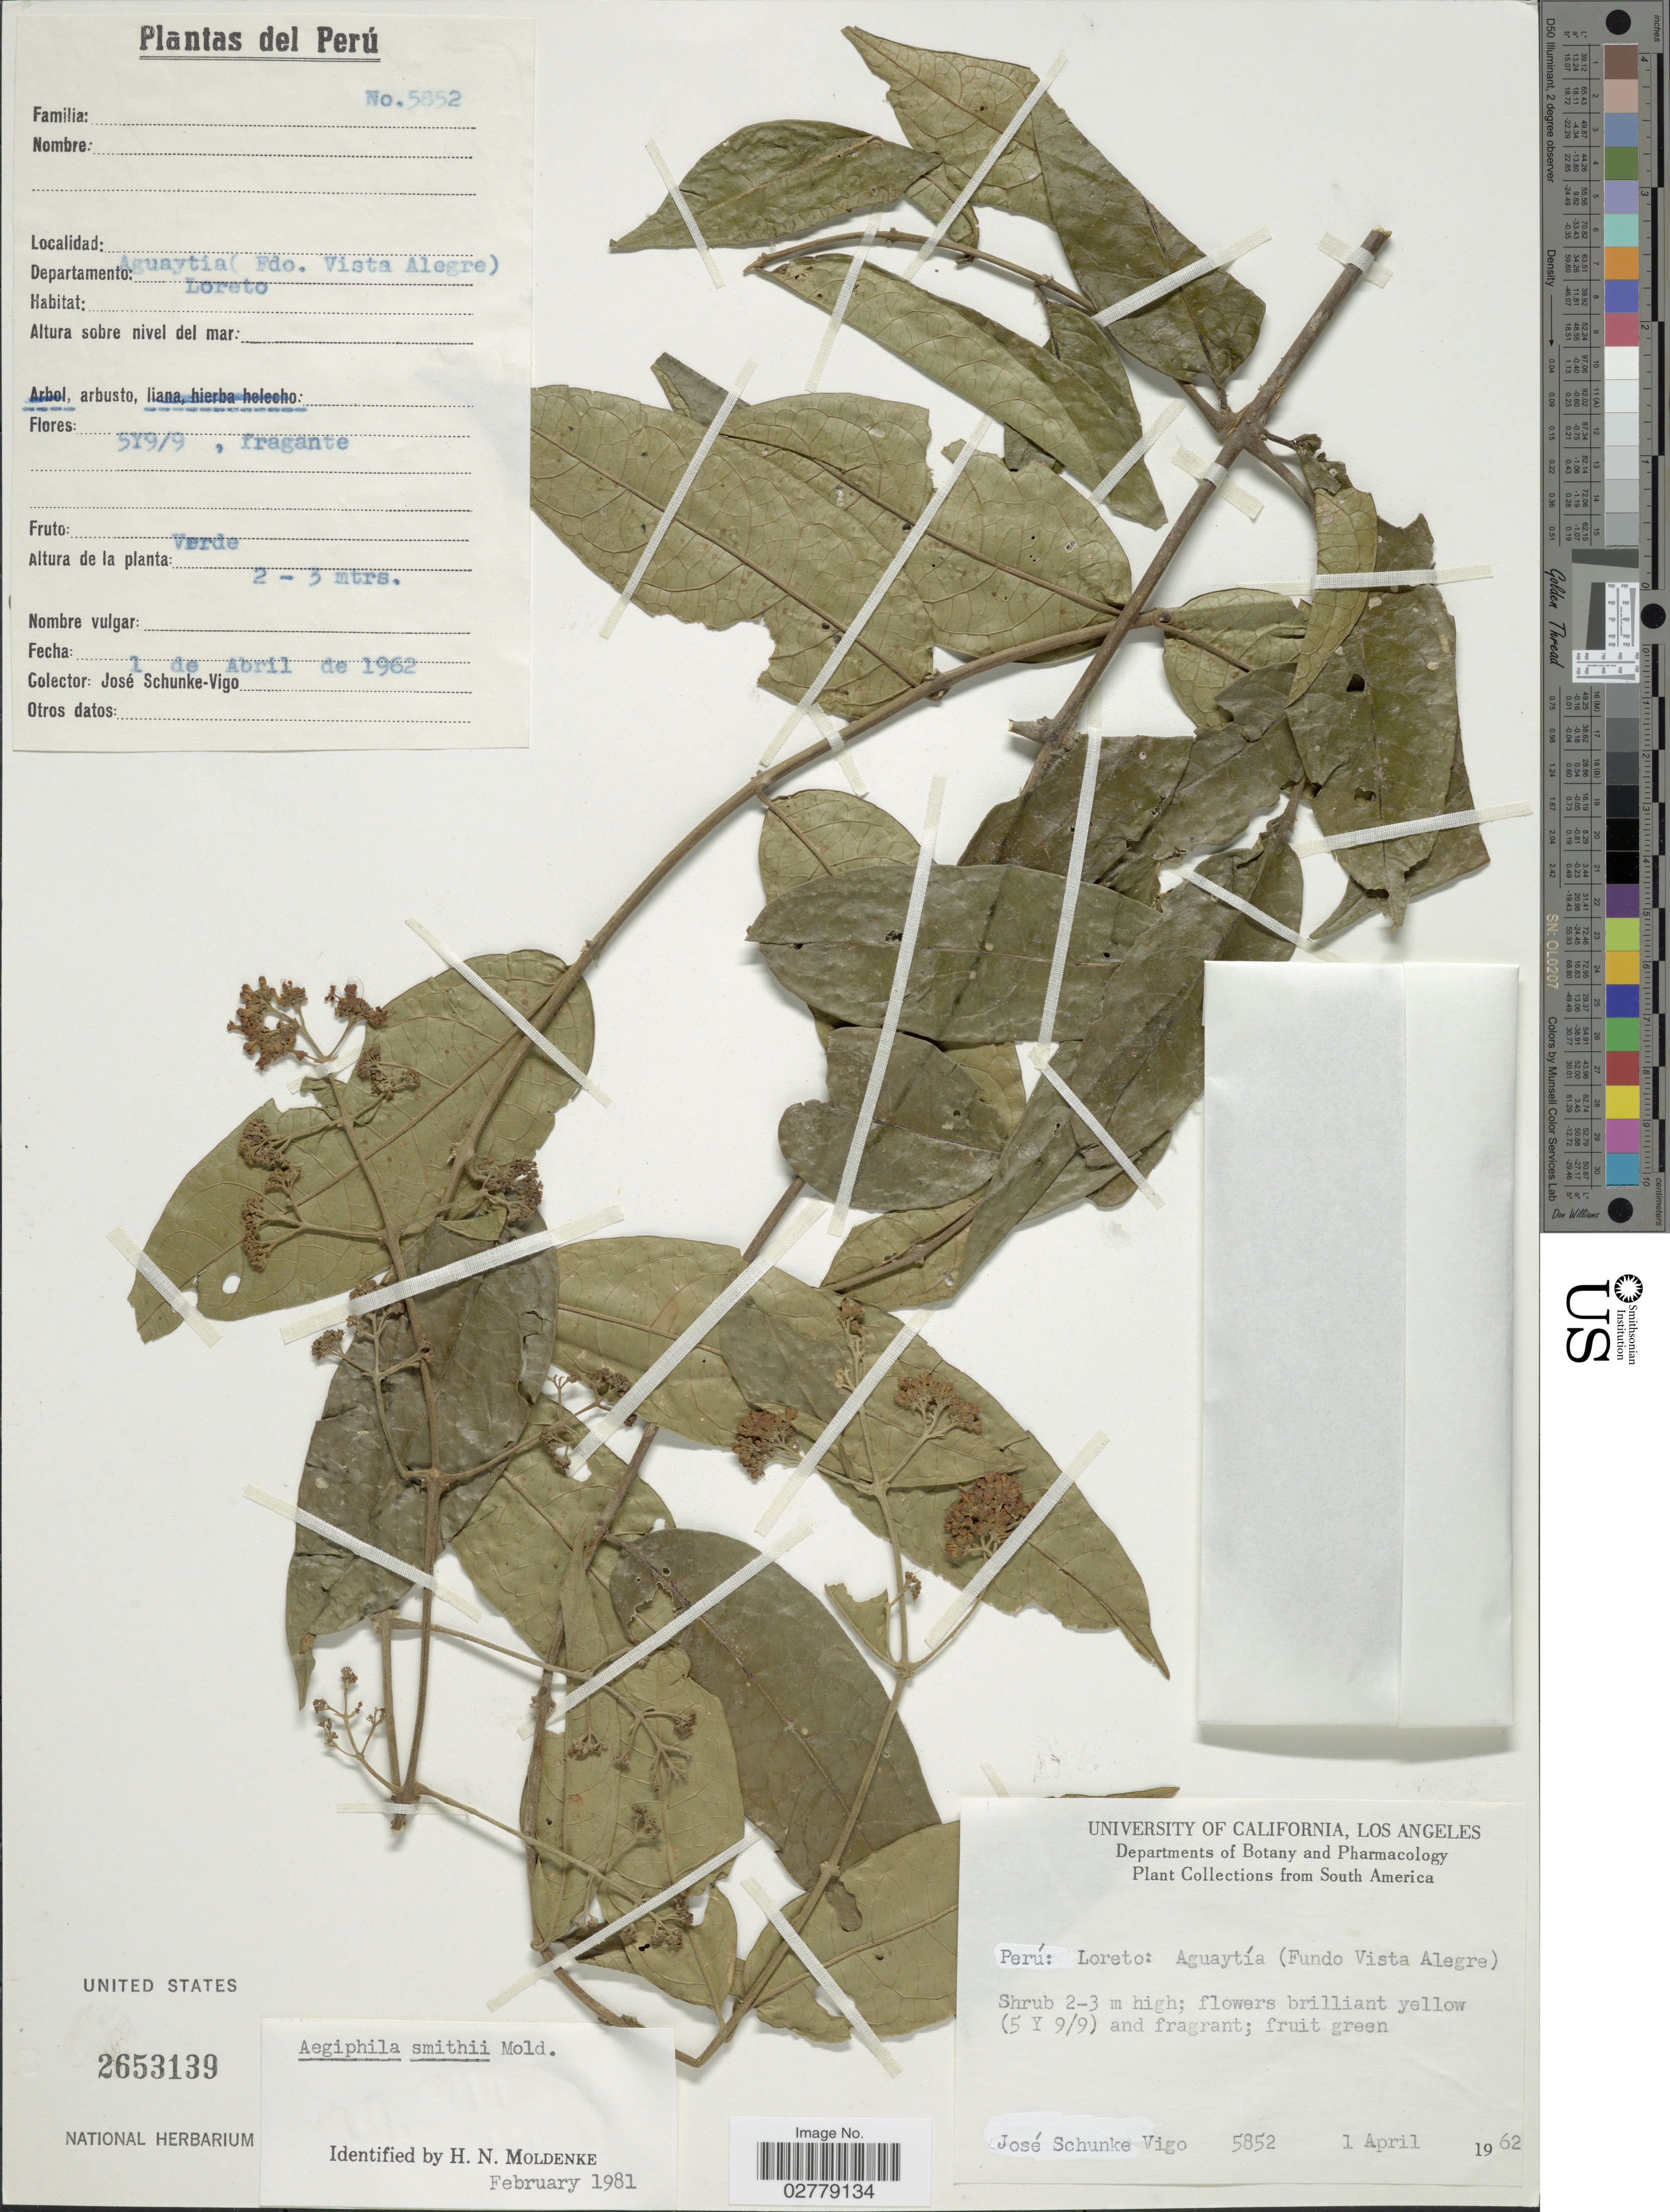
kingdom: Plantae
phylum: Tracheophyta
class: Magnoliopsida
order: Lamiales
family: Lamiaceae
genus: Aegiphila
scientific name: Aegiphila smithii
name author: Moldenke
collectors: J. Schunke Vigo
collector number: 5852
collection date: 1962-04-01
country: Peru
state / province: Loreto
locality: Departamento: Aguaytía (Fundo Vista Alegre).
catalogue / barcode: US 2653139